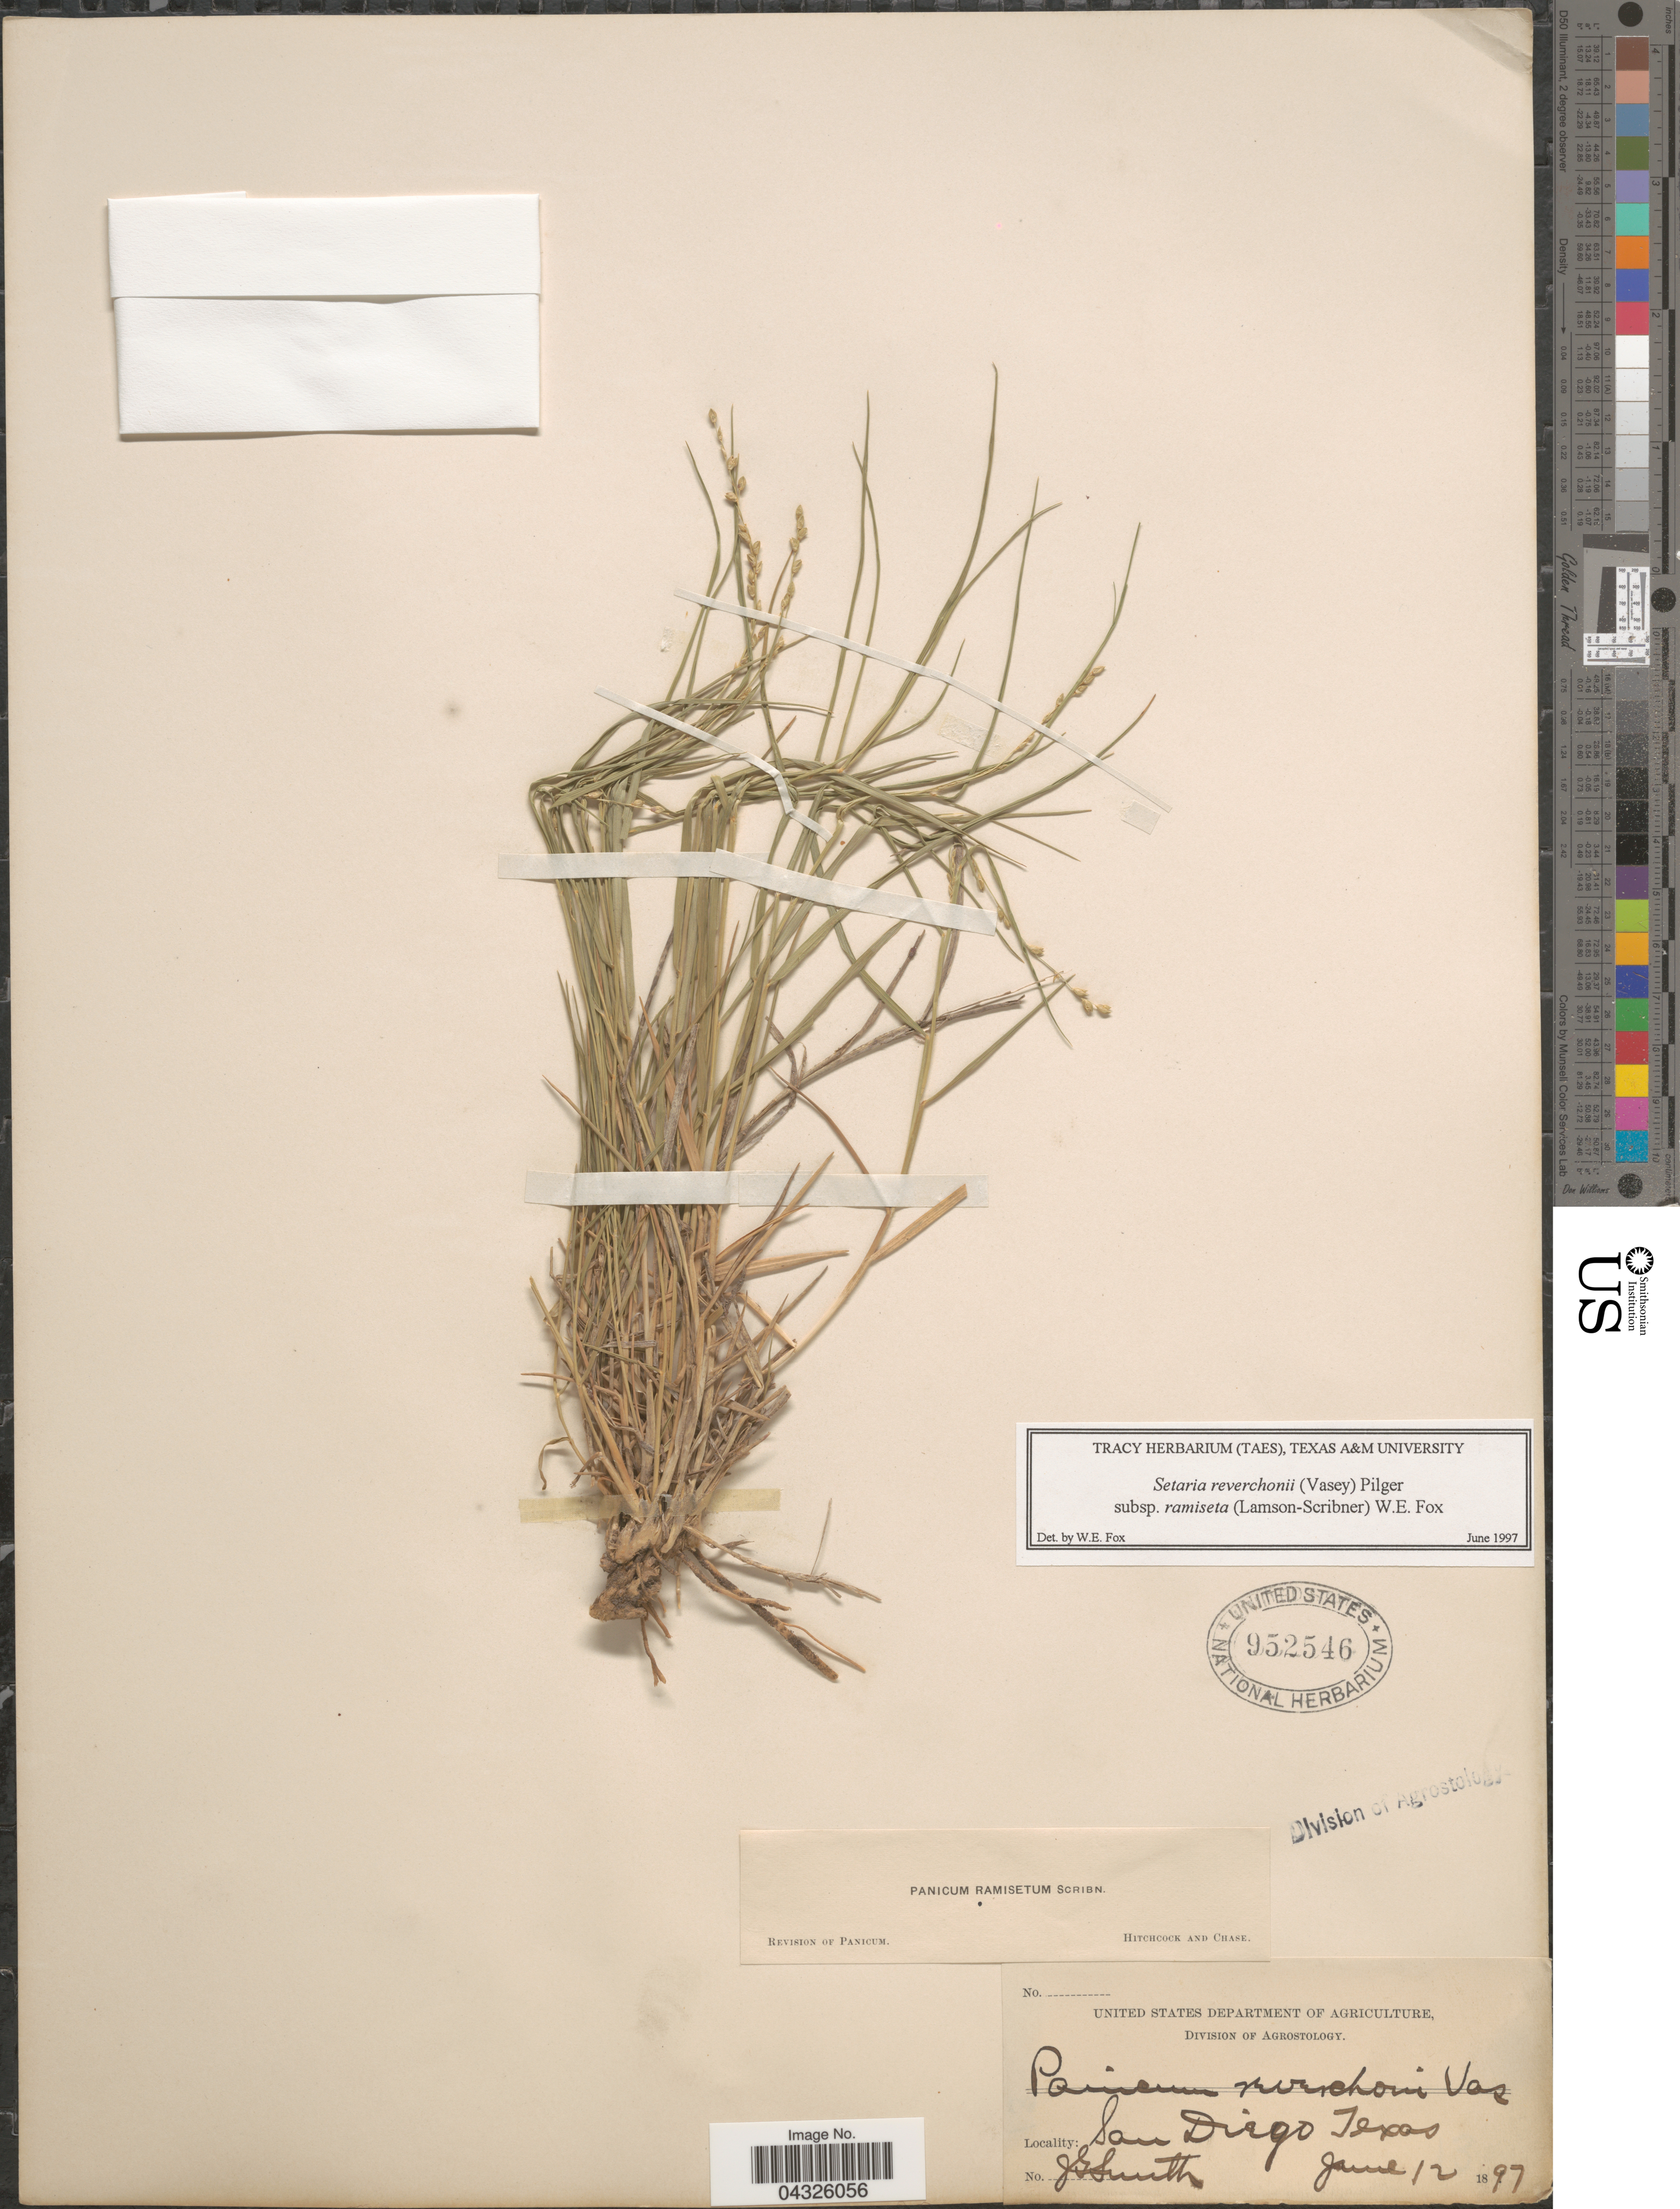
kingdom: Plantae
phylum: Tracheophyta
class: Liliopsida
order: Poales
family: Poaceae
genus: Setaria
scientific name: Setaria reverchonii subsp. ramiseta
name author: (Scribn.) W.E. Fox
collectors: J. G. Smith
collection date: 1897-06-12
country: United States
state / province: Texas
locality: San Diego.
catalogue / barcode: US 952546